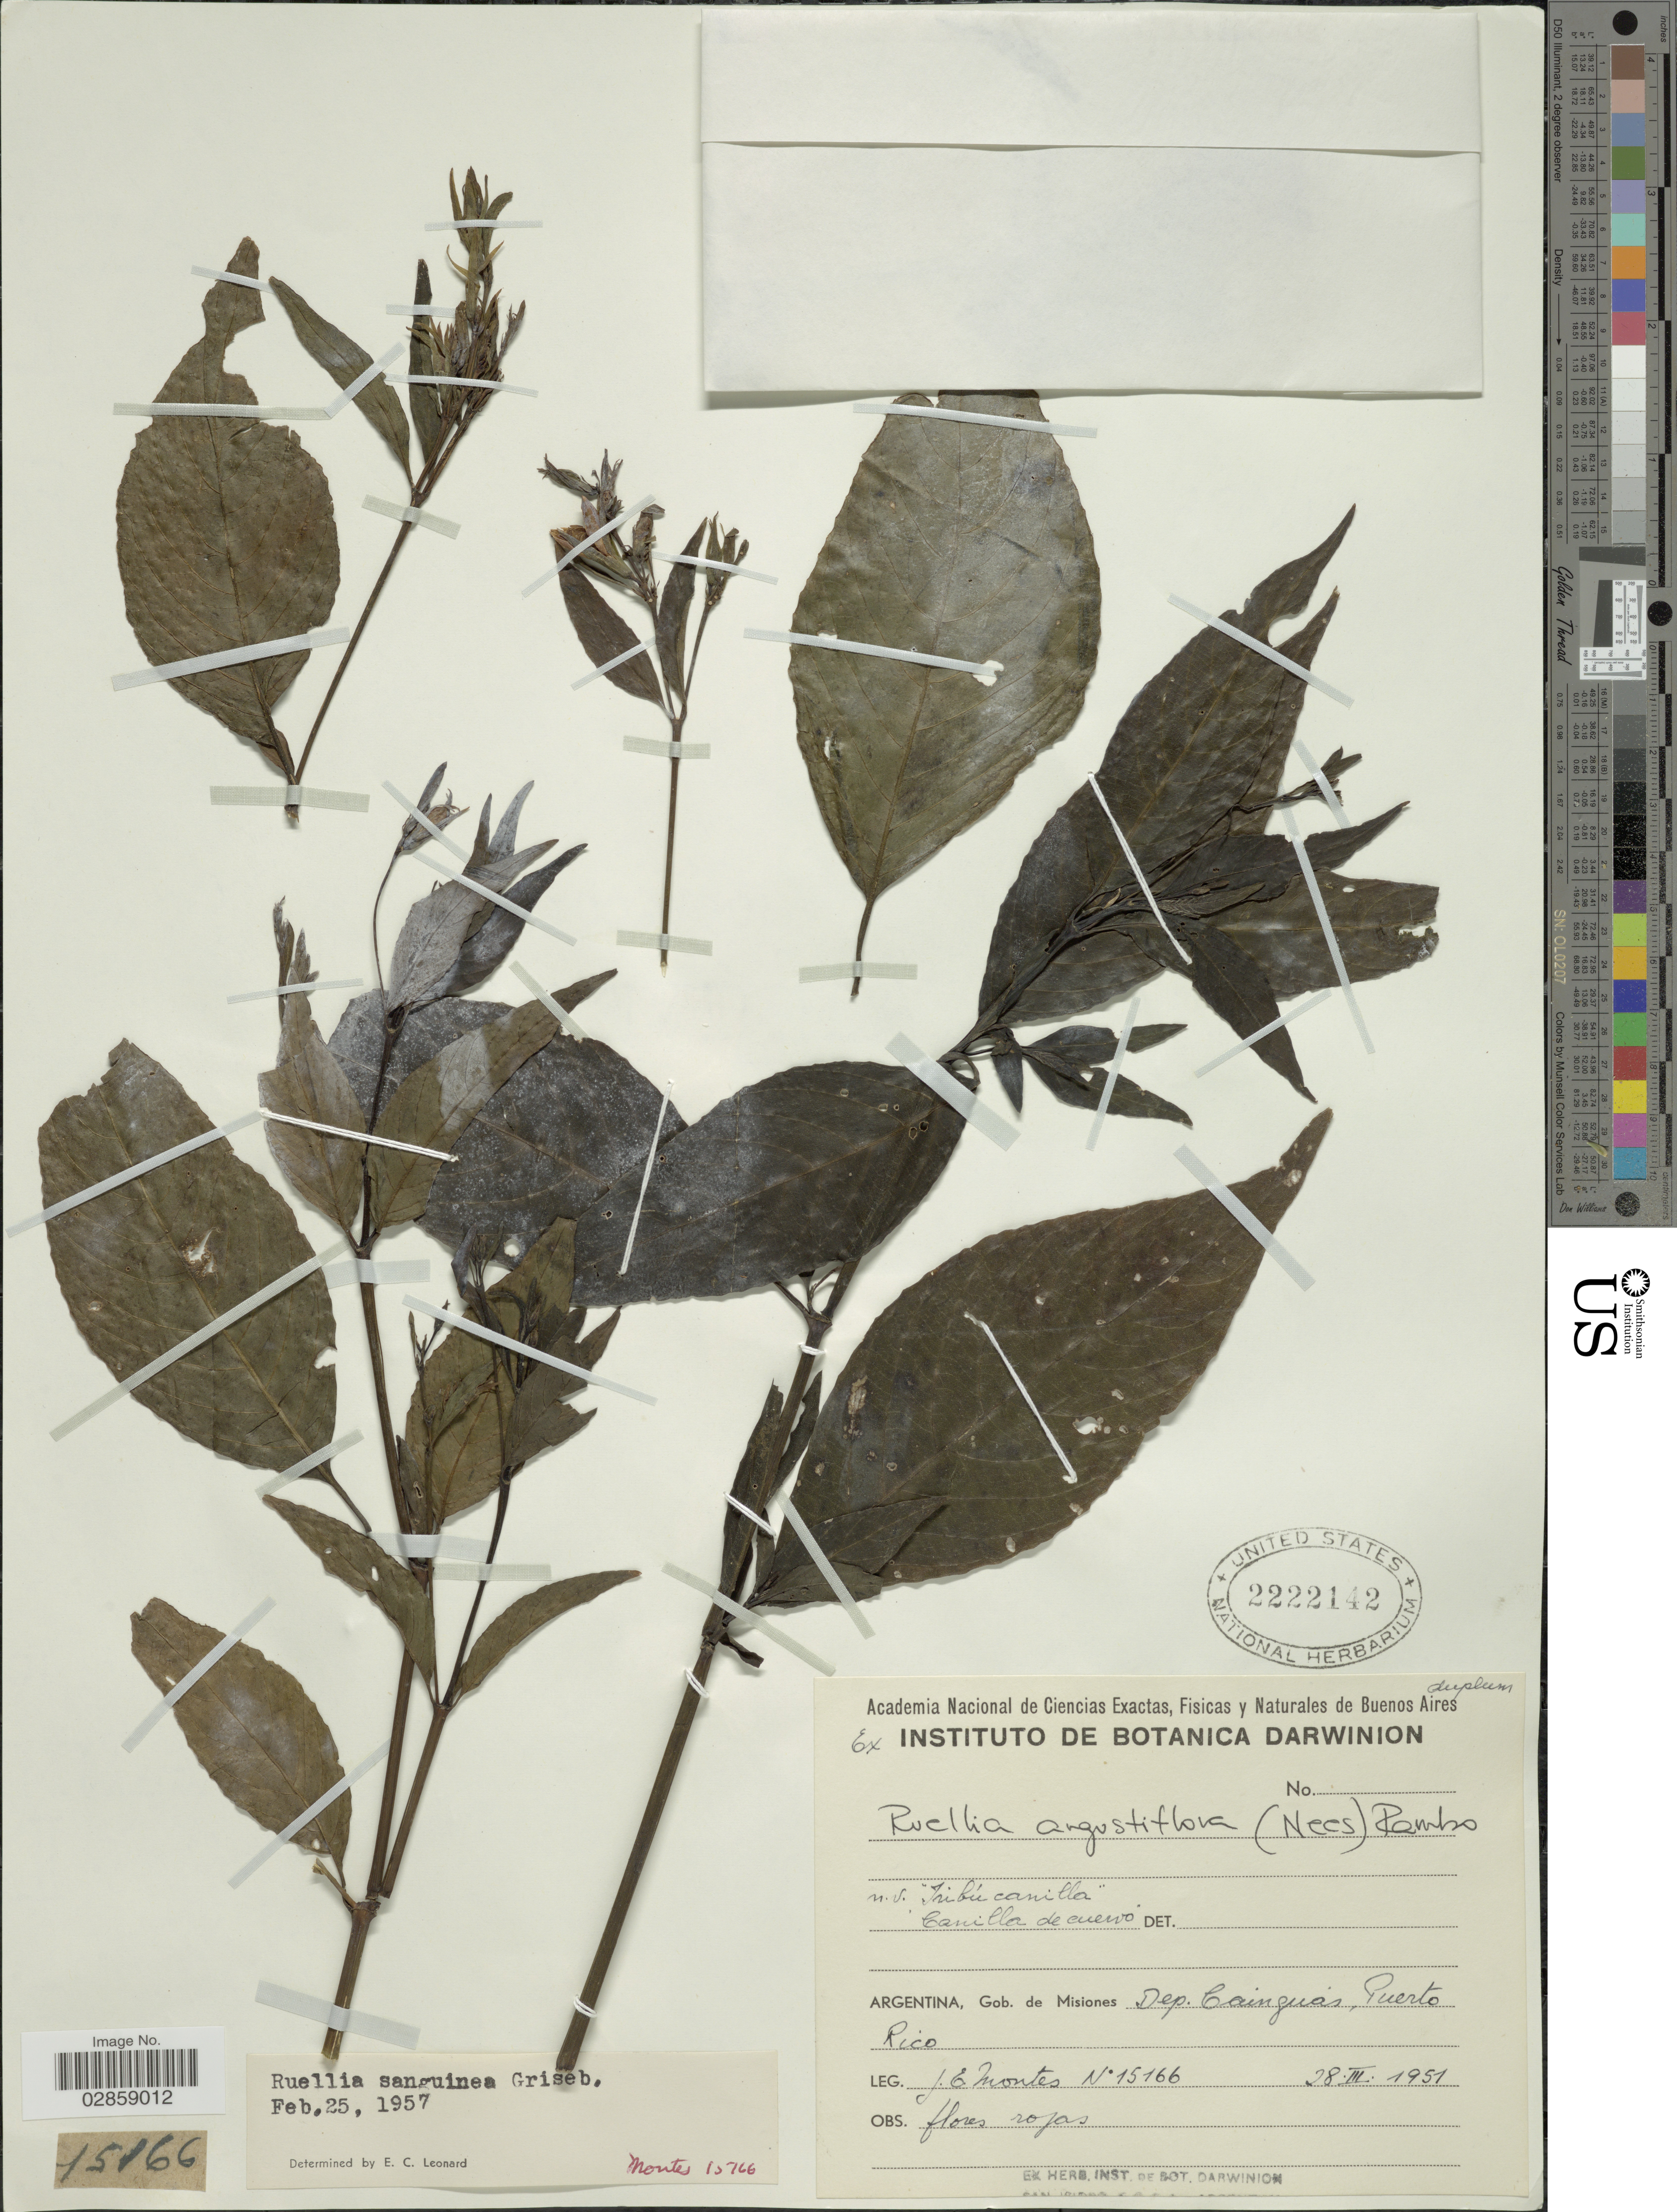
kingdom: Plantae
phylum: Tracheophyta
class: Magnoliopsida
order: Lamiales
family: Acanthaceae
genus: Ruellia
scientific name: Ruellia angustiflora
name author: (Nees) Lindau ex Rambo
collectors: J. E. Montes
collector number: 15166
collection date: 1951-03-28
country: Argentina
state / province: Misiones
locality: Gob. de Misiones. Dep. Cainguás, Puerto Rico.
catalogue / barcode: US 2222142